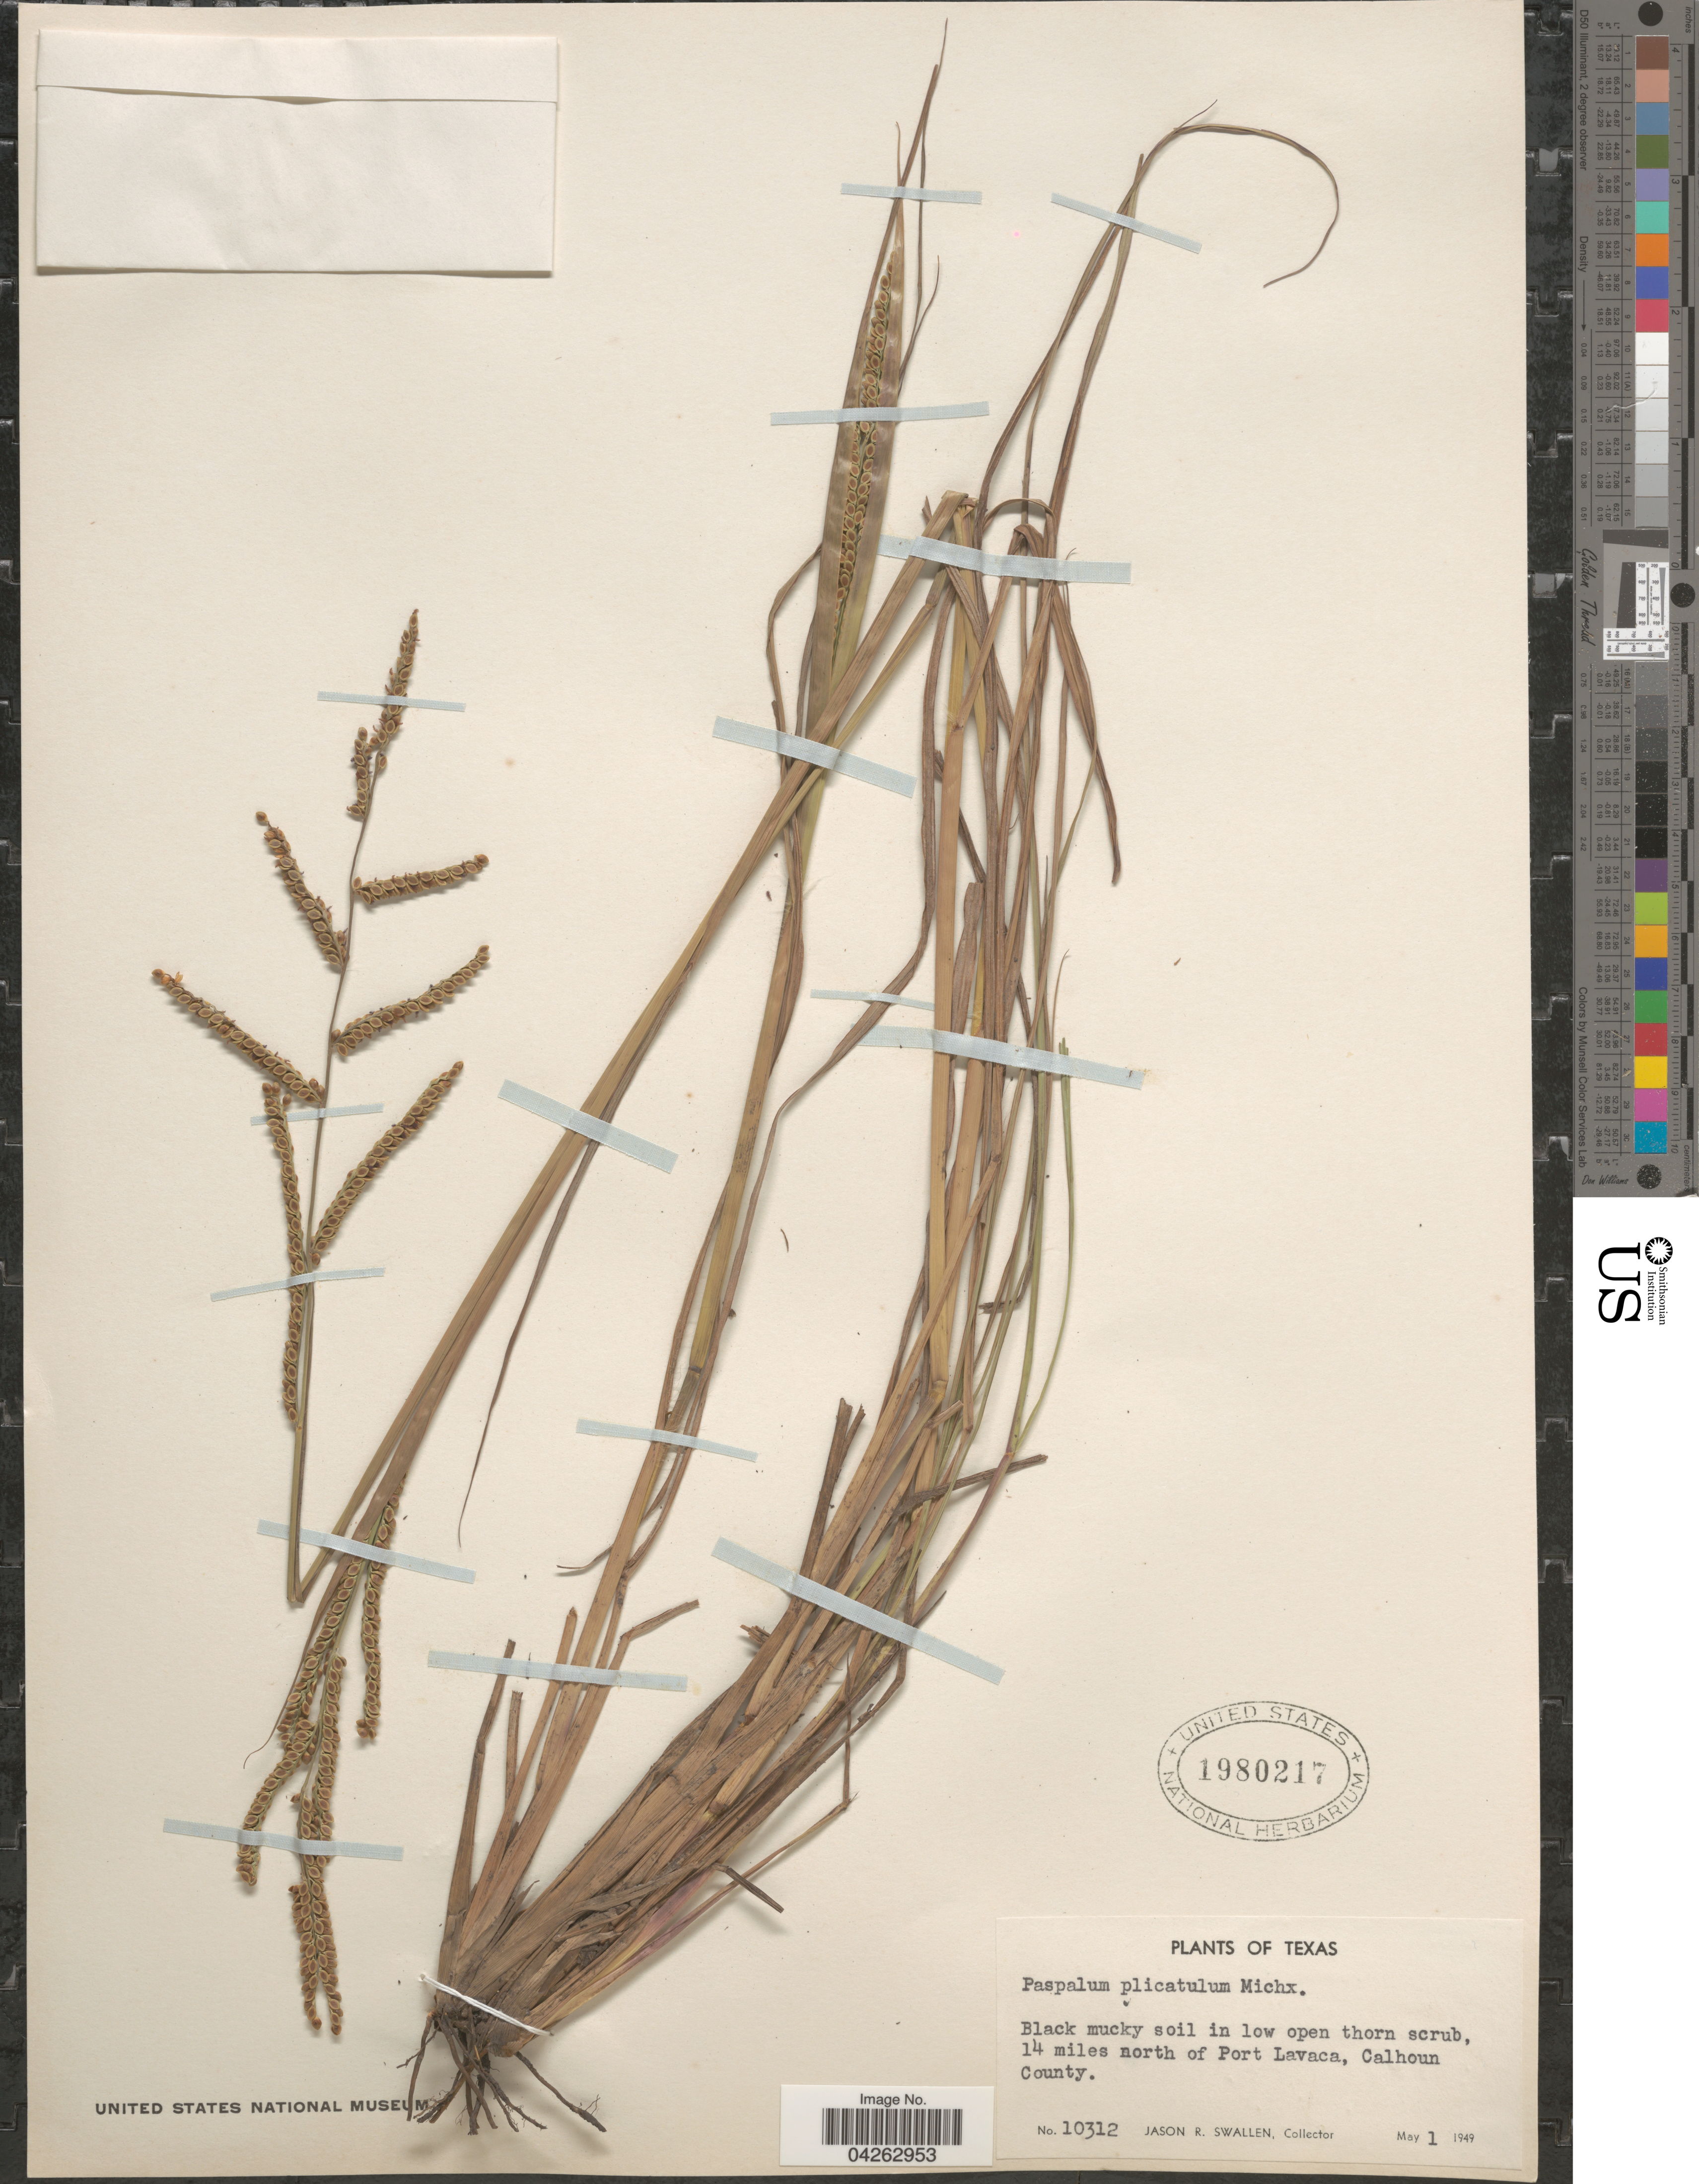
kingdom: Plantae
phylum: Tracheophyta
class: Liliopsida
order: Poales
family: Poaceae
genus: Paspalum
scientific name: Paspalum plicatulum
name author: Michx.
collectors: J. R. Swallen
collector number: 10312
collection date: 1949-05-01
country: United States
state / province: Texas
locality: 14 miles north of Port Lavaca, Calhoun County.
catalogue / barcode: US 1980217